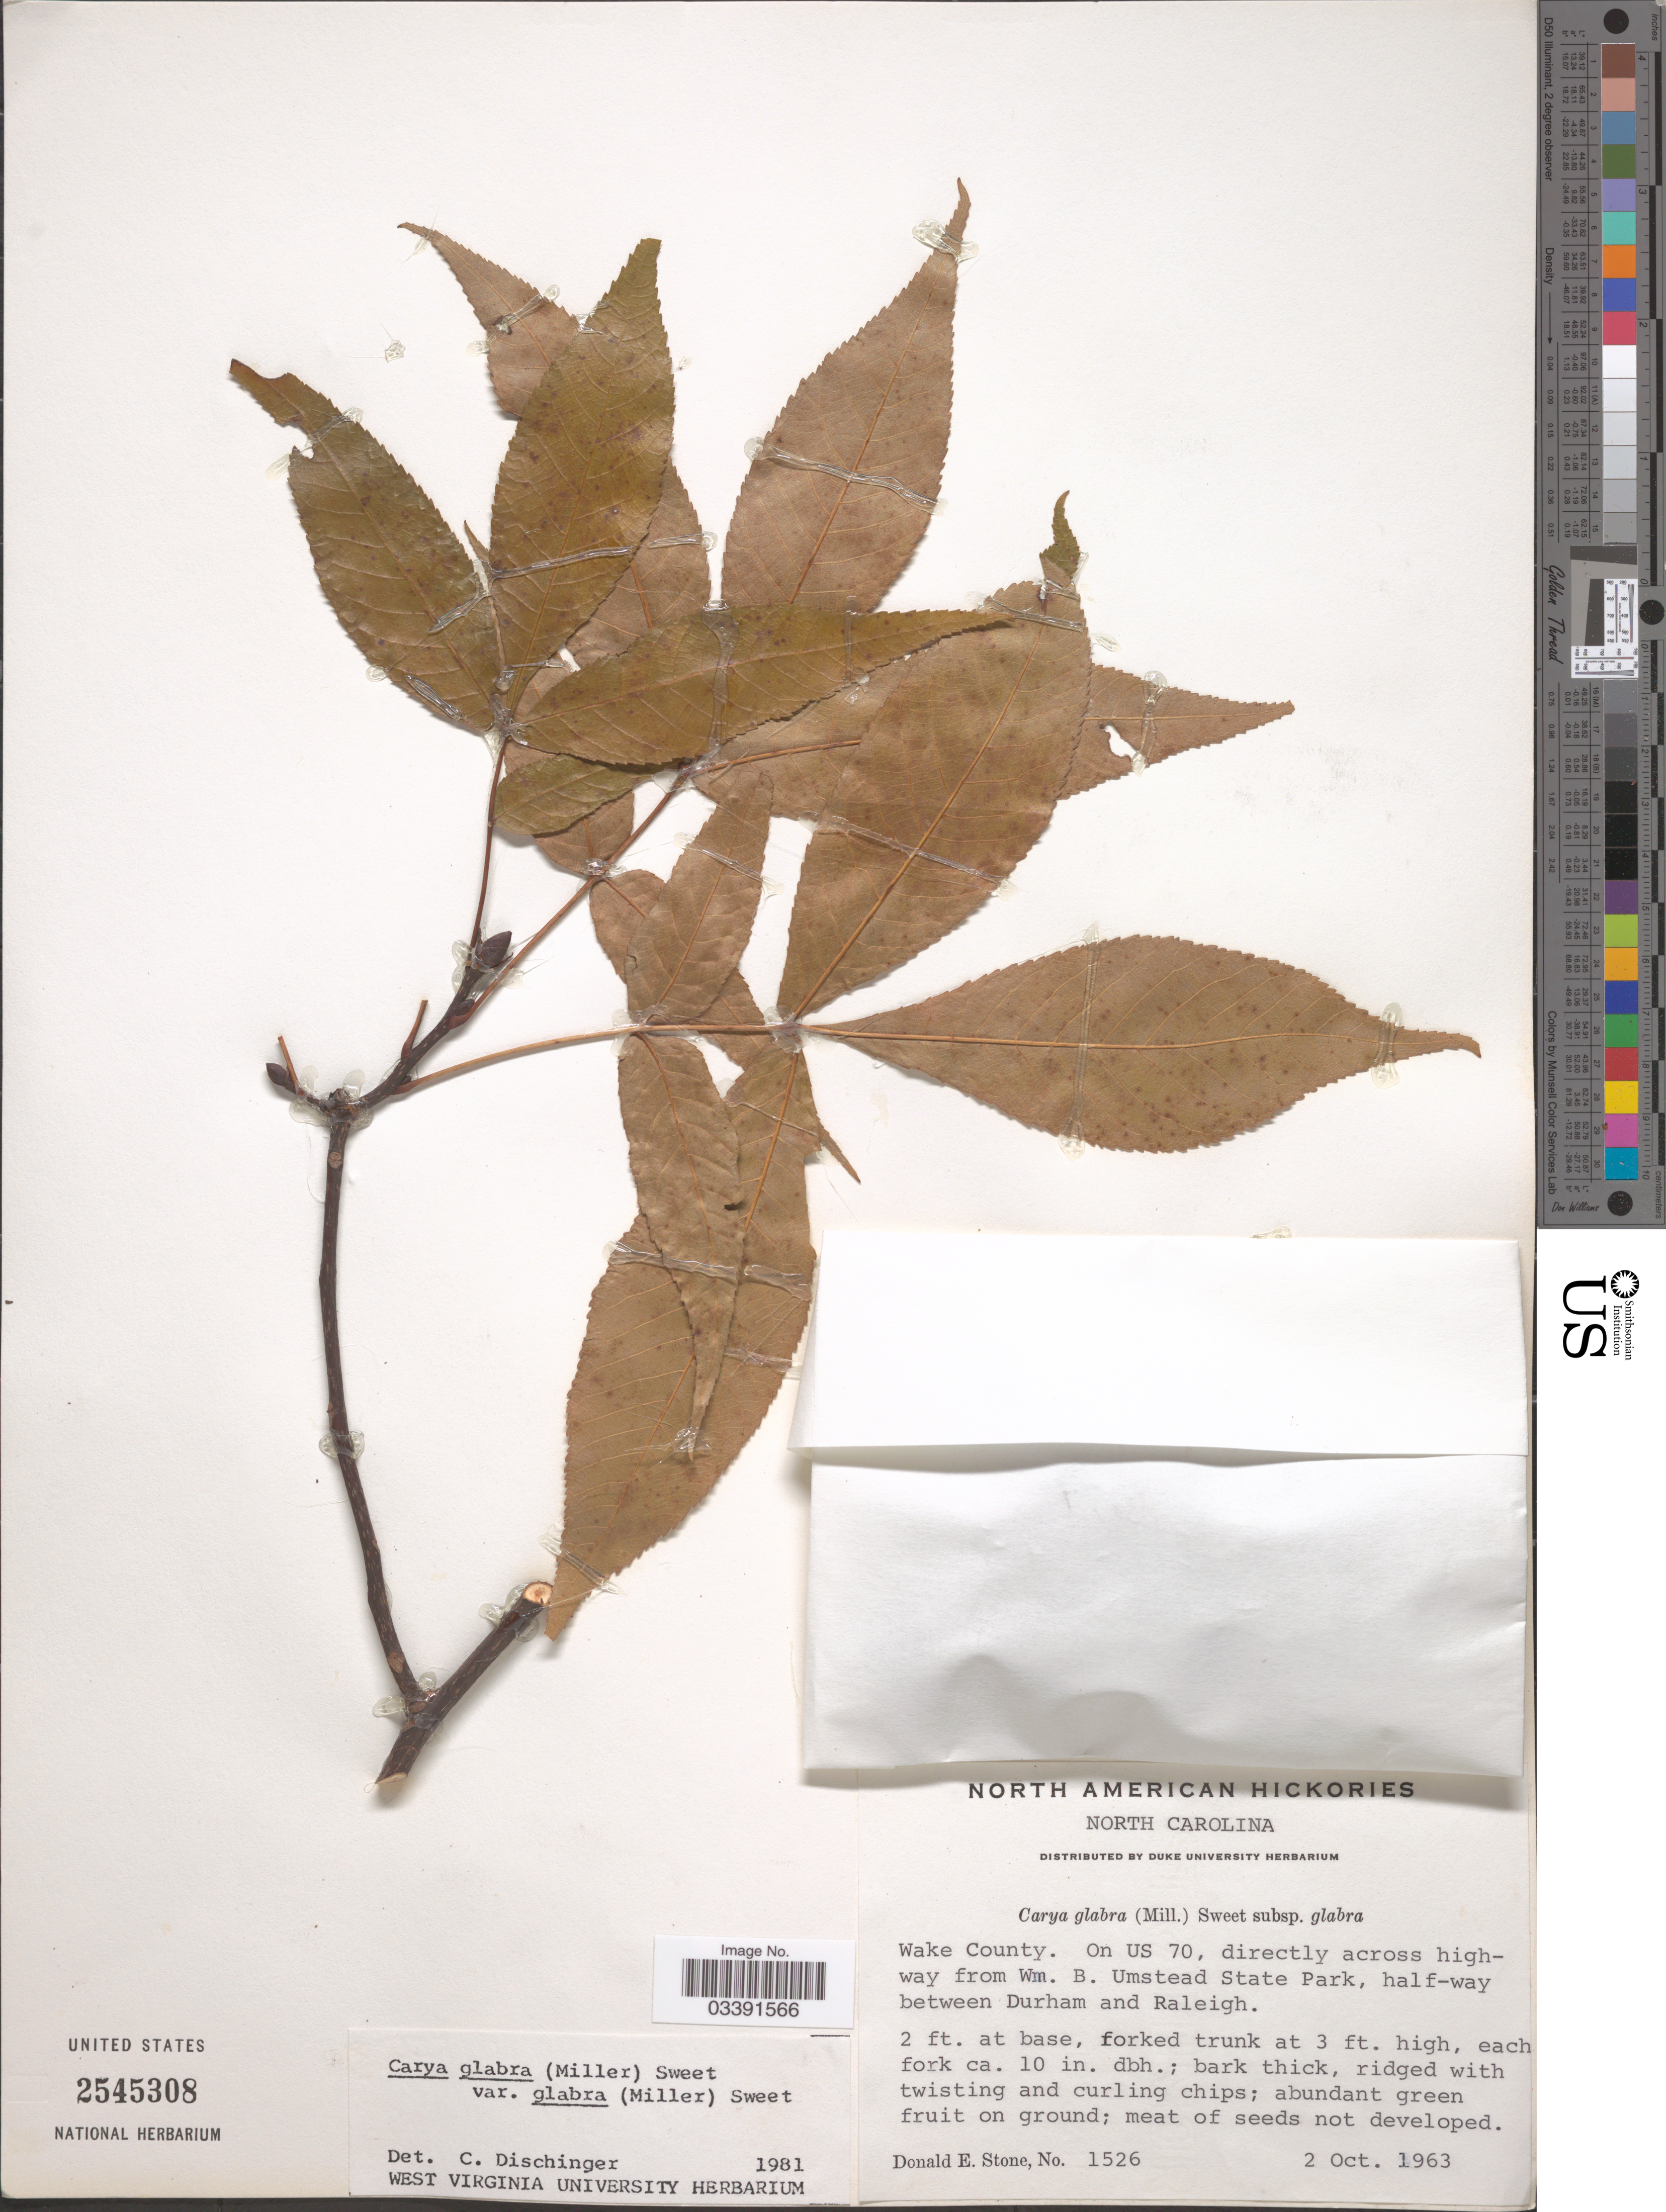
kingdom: Plantae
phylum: Tracheophyta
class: Magnoliopsida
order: Fagales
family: Juglandaceae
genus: Carya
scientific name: Carya glabra var. glabra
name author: (Mill.) Sweet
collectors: D. Stone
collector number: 1526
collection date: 1963-10-02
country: United States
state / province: North Carolina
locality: Wake County. On US 70, directly across highway from Wm. B. Umstead State Park, half-way between Durham and Raleigh.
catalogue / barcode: US 2545308